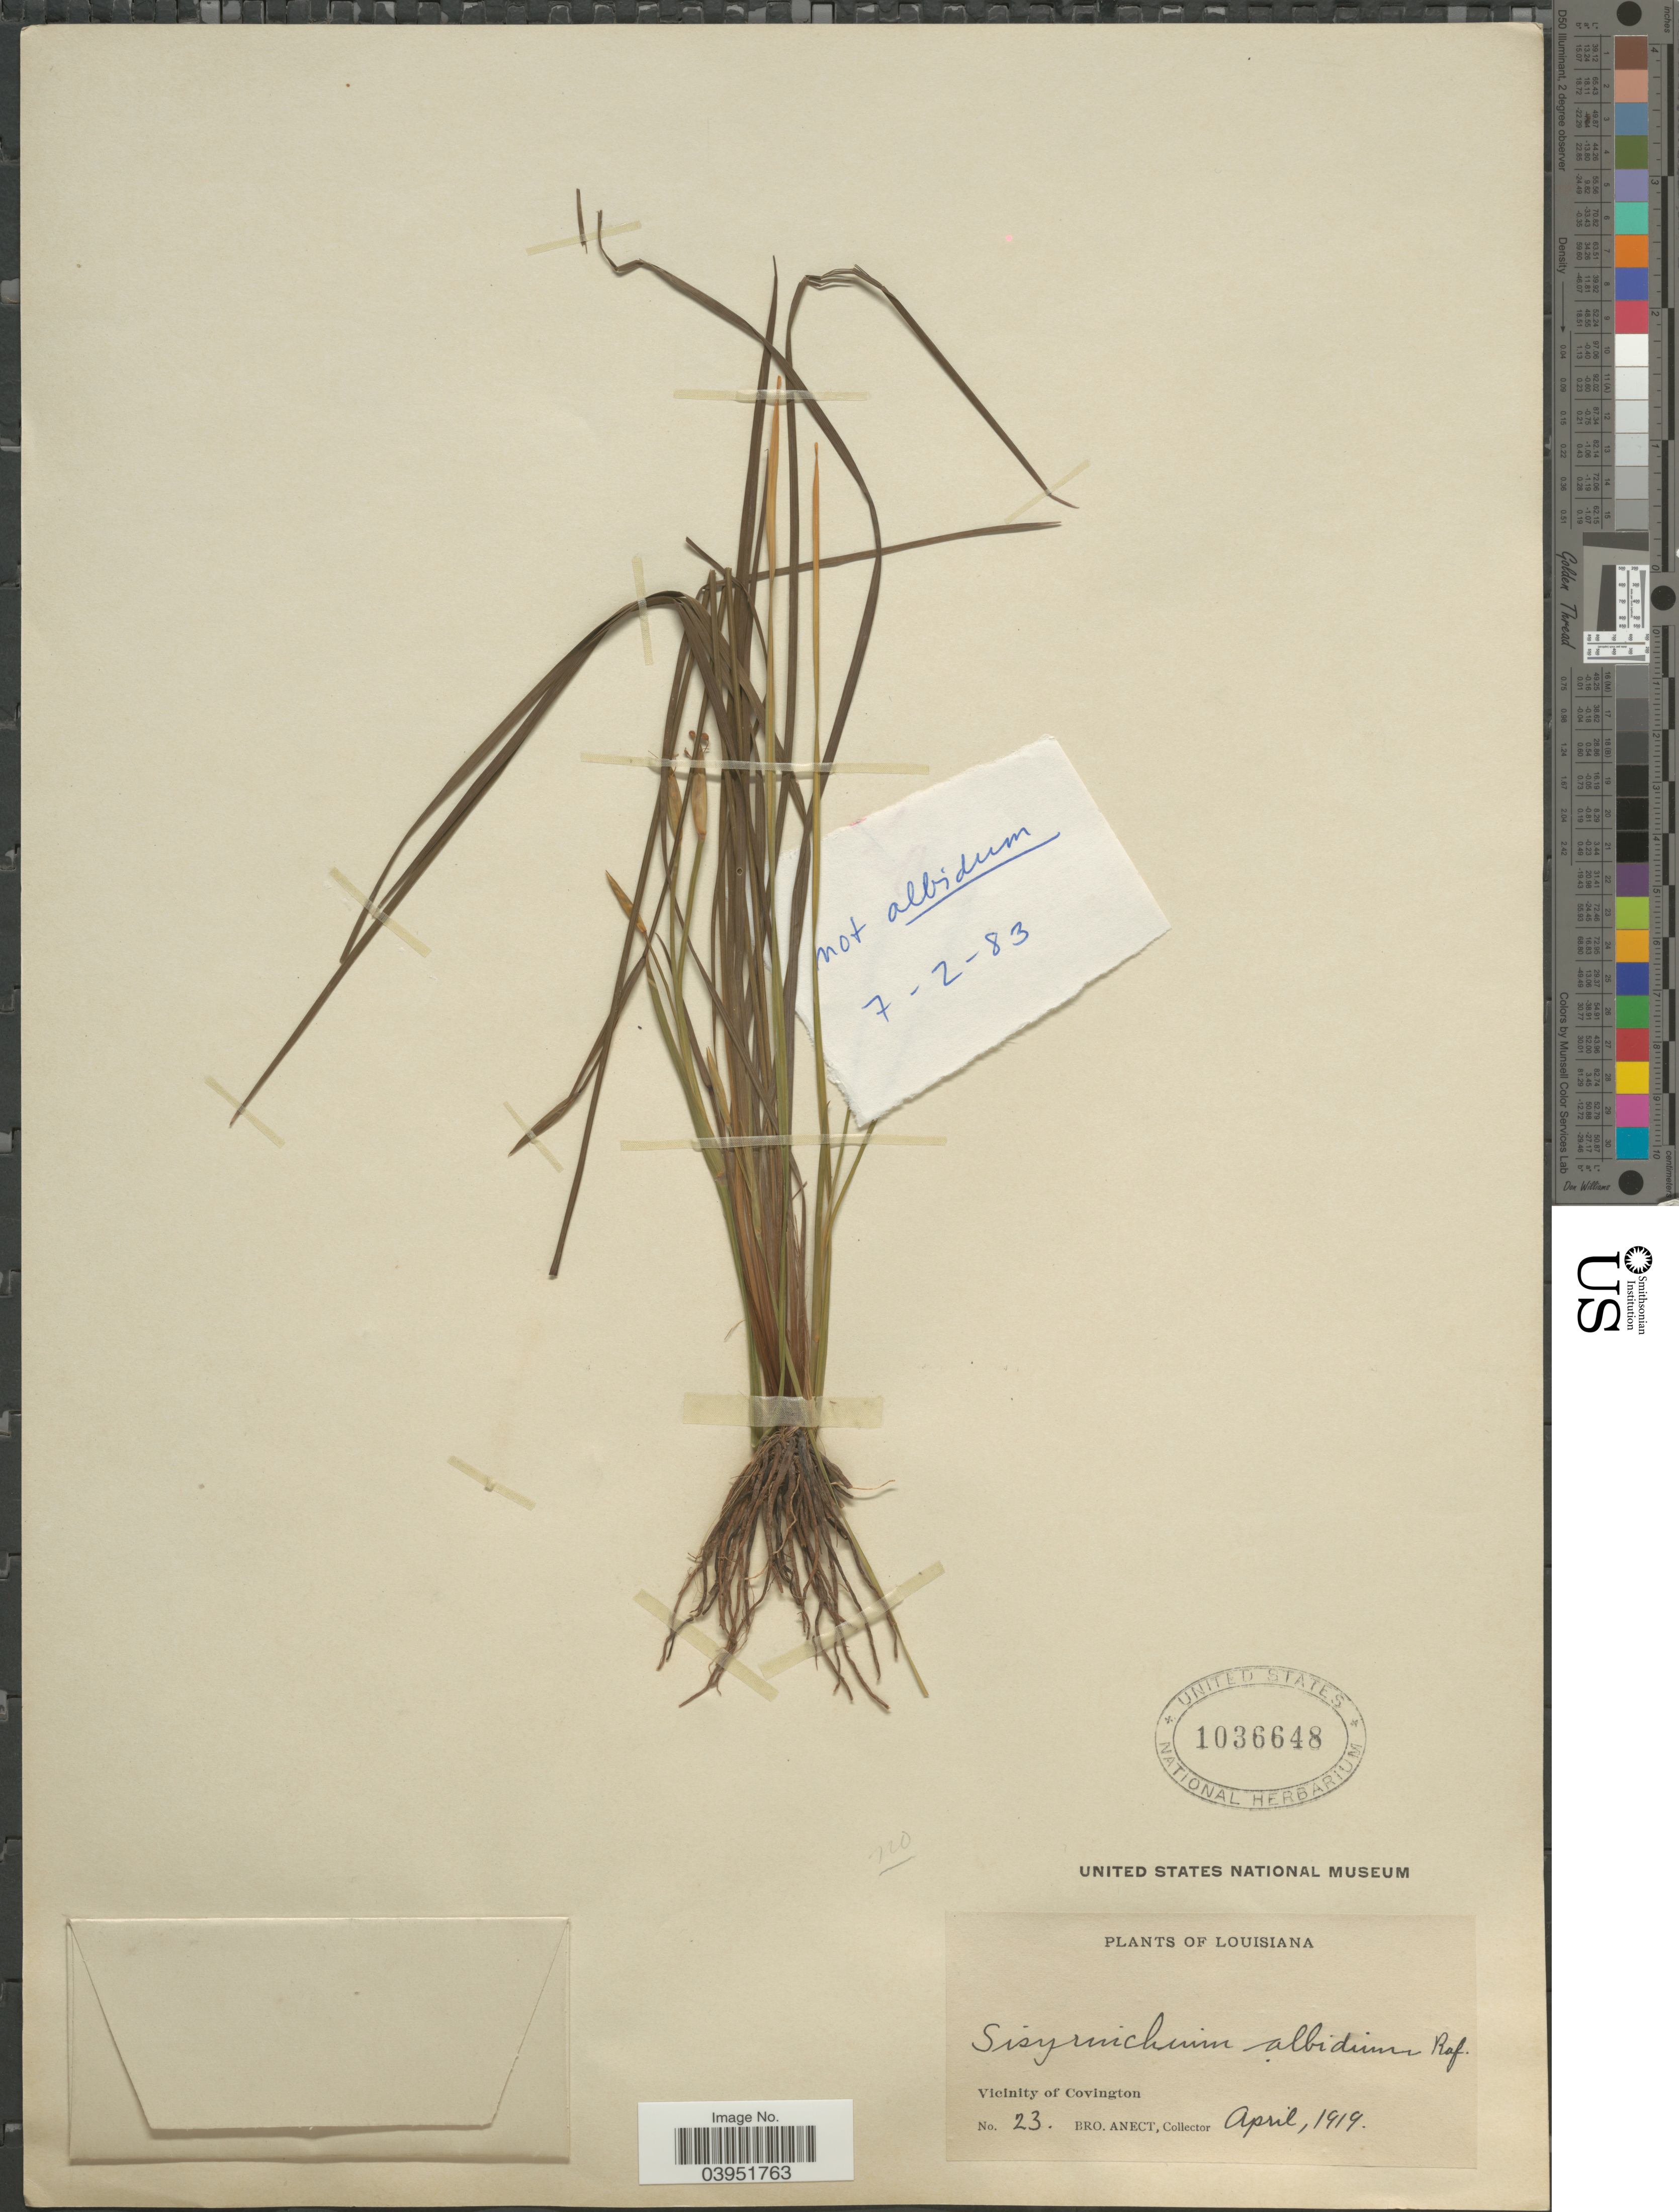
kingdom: Plantae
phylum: Tracheophyta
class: Liliopsida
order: Asparagales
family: Iridaceae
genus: Sisyrinchium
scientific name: Sisyrinchium sp.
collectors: B. Anect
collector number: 23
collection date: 1919-04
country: United States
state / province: Louisiana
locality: Vicinity of Covington.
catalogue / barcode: US 1036648